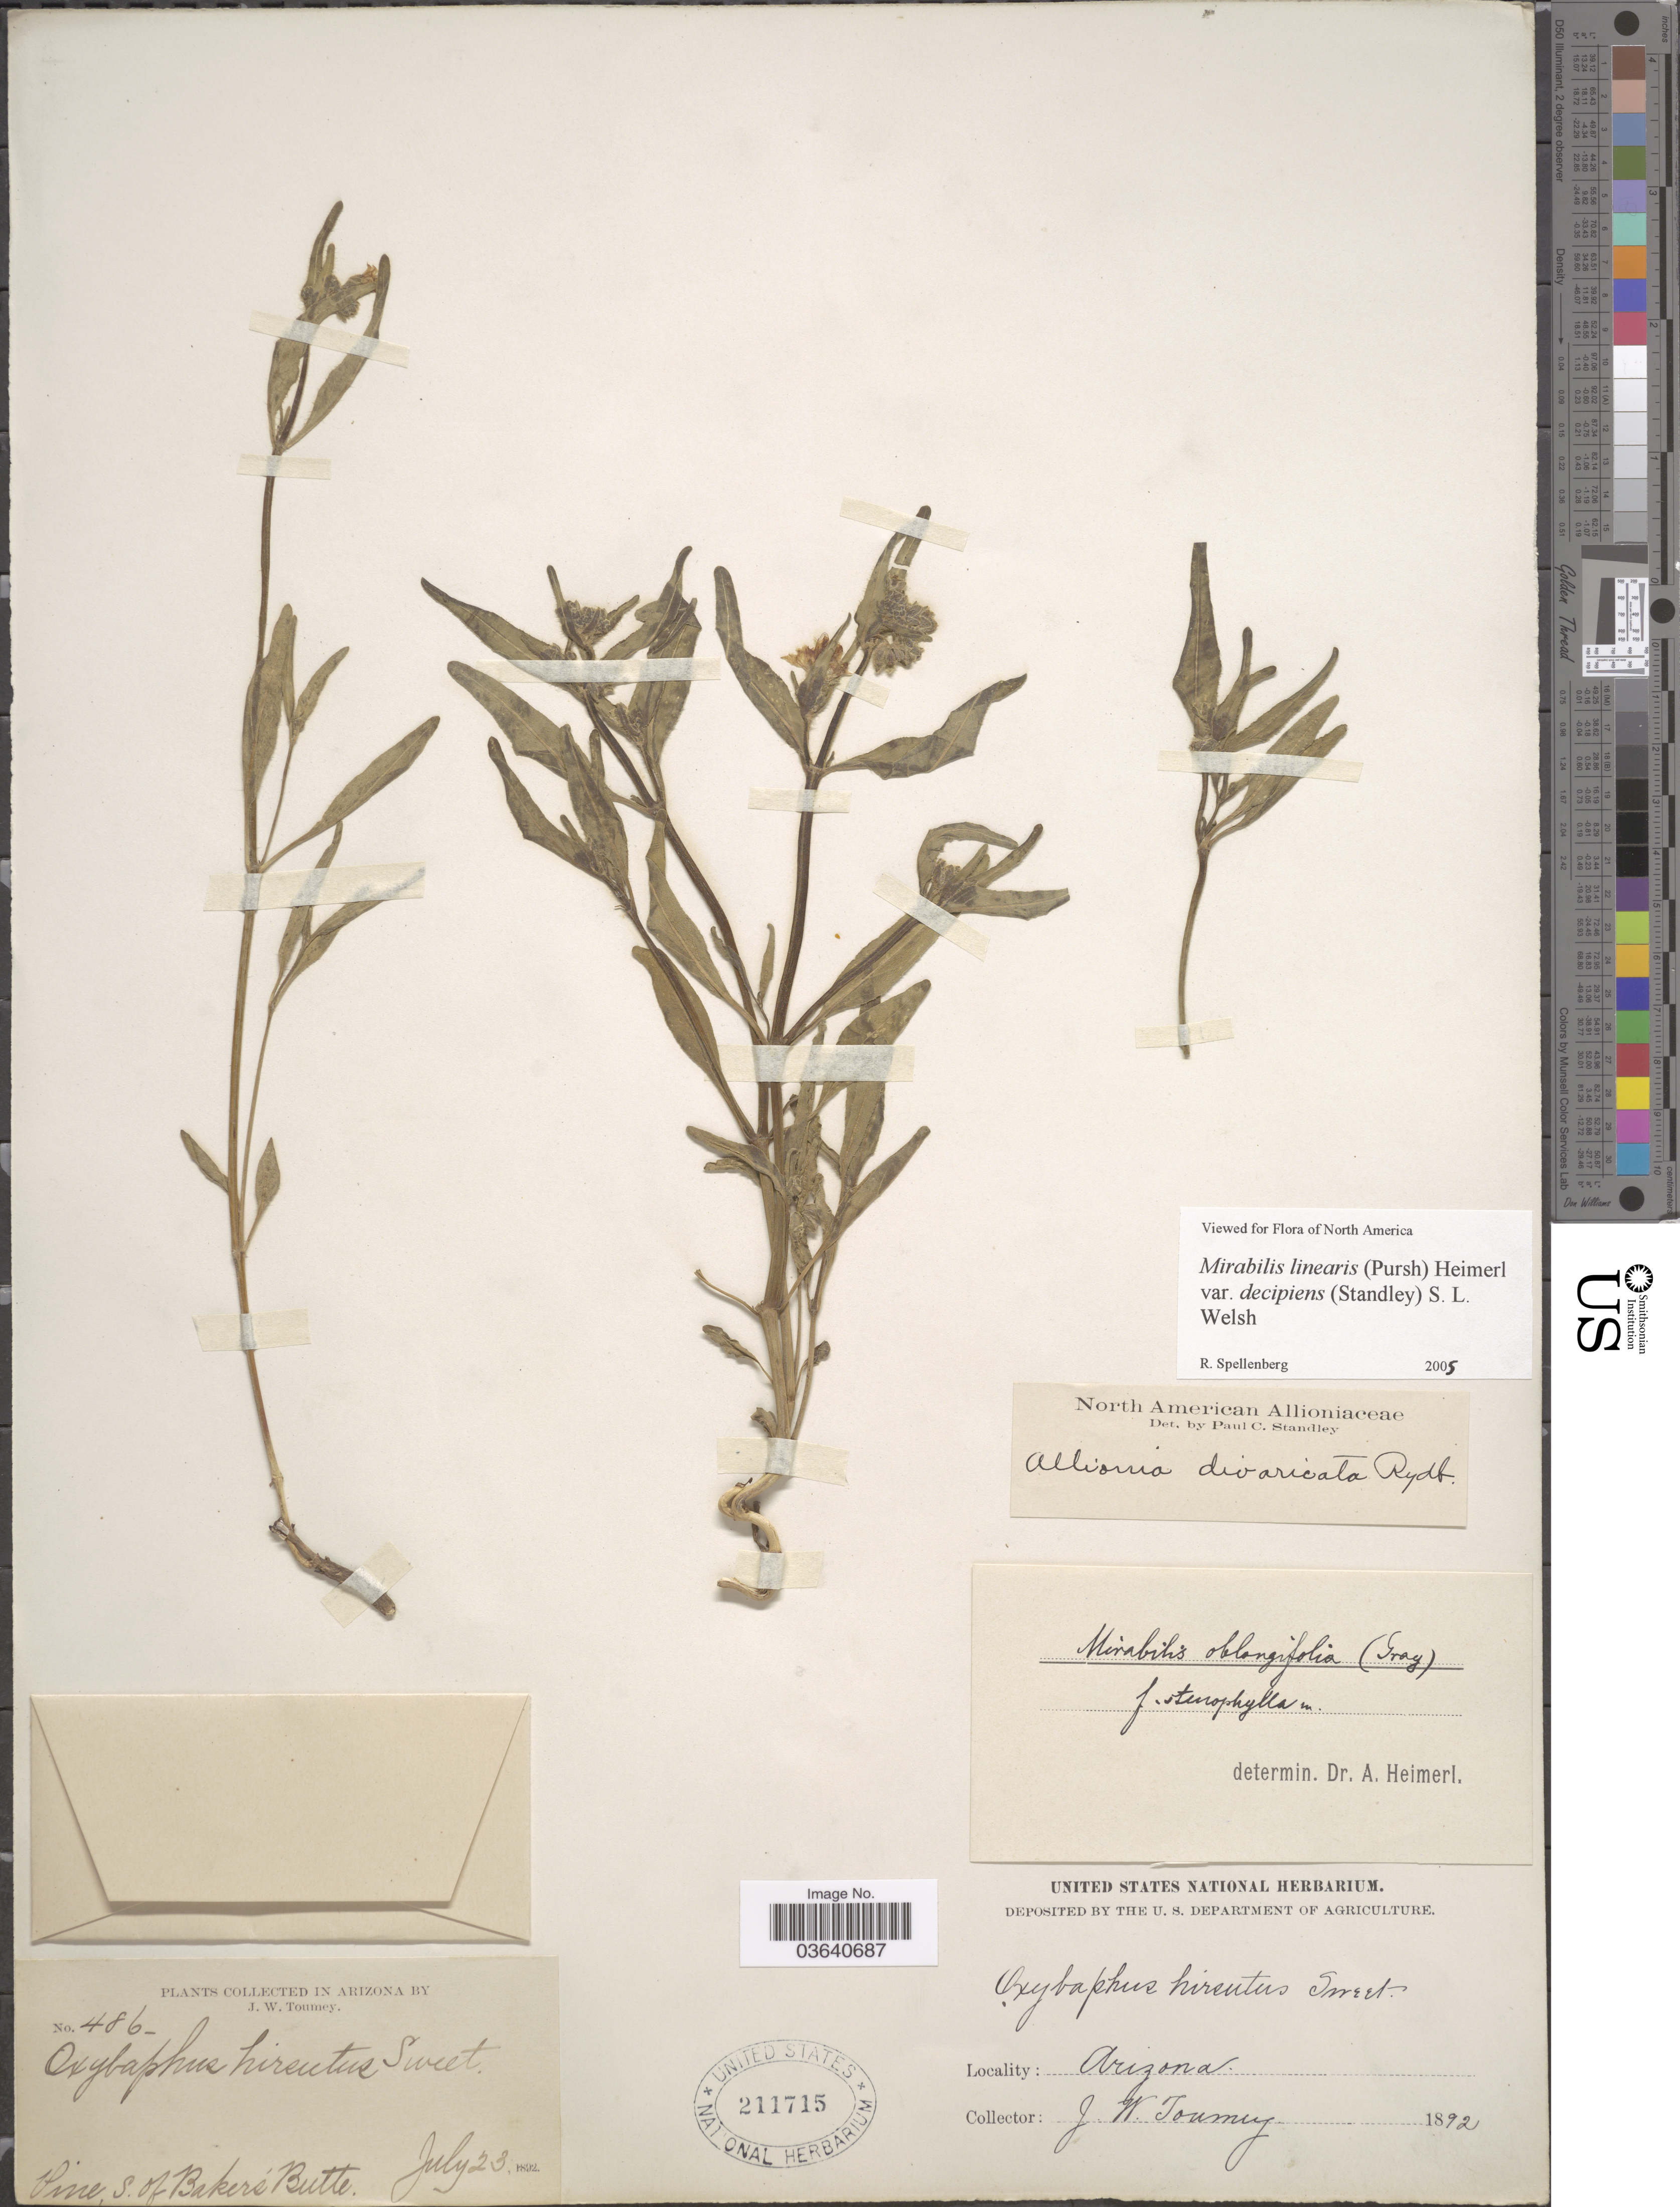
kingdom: Plantae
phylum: Tracheophyta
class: Magnoliopsida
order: Caryophyllales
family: Nyctaginaceae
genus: Mirabilis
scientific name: Mirabilis linearis var. decipiens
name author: (Standl.) S.L. Welsh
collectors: J. W. Toumey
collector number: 486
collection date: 1892-07-23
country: United States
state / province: Arizona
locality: Pine, S. of Baker's Butte.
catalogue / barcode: US 211715